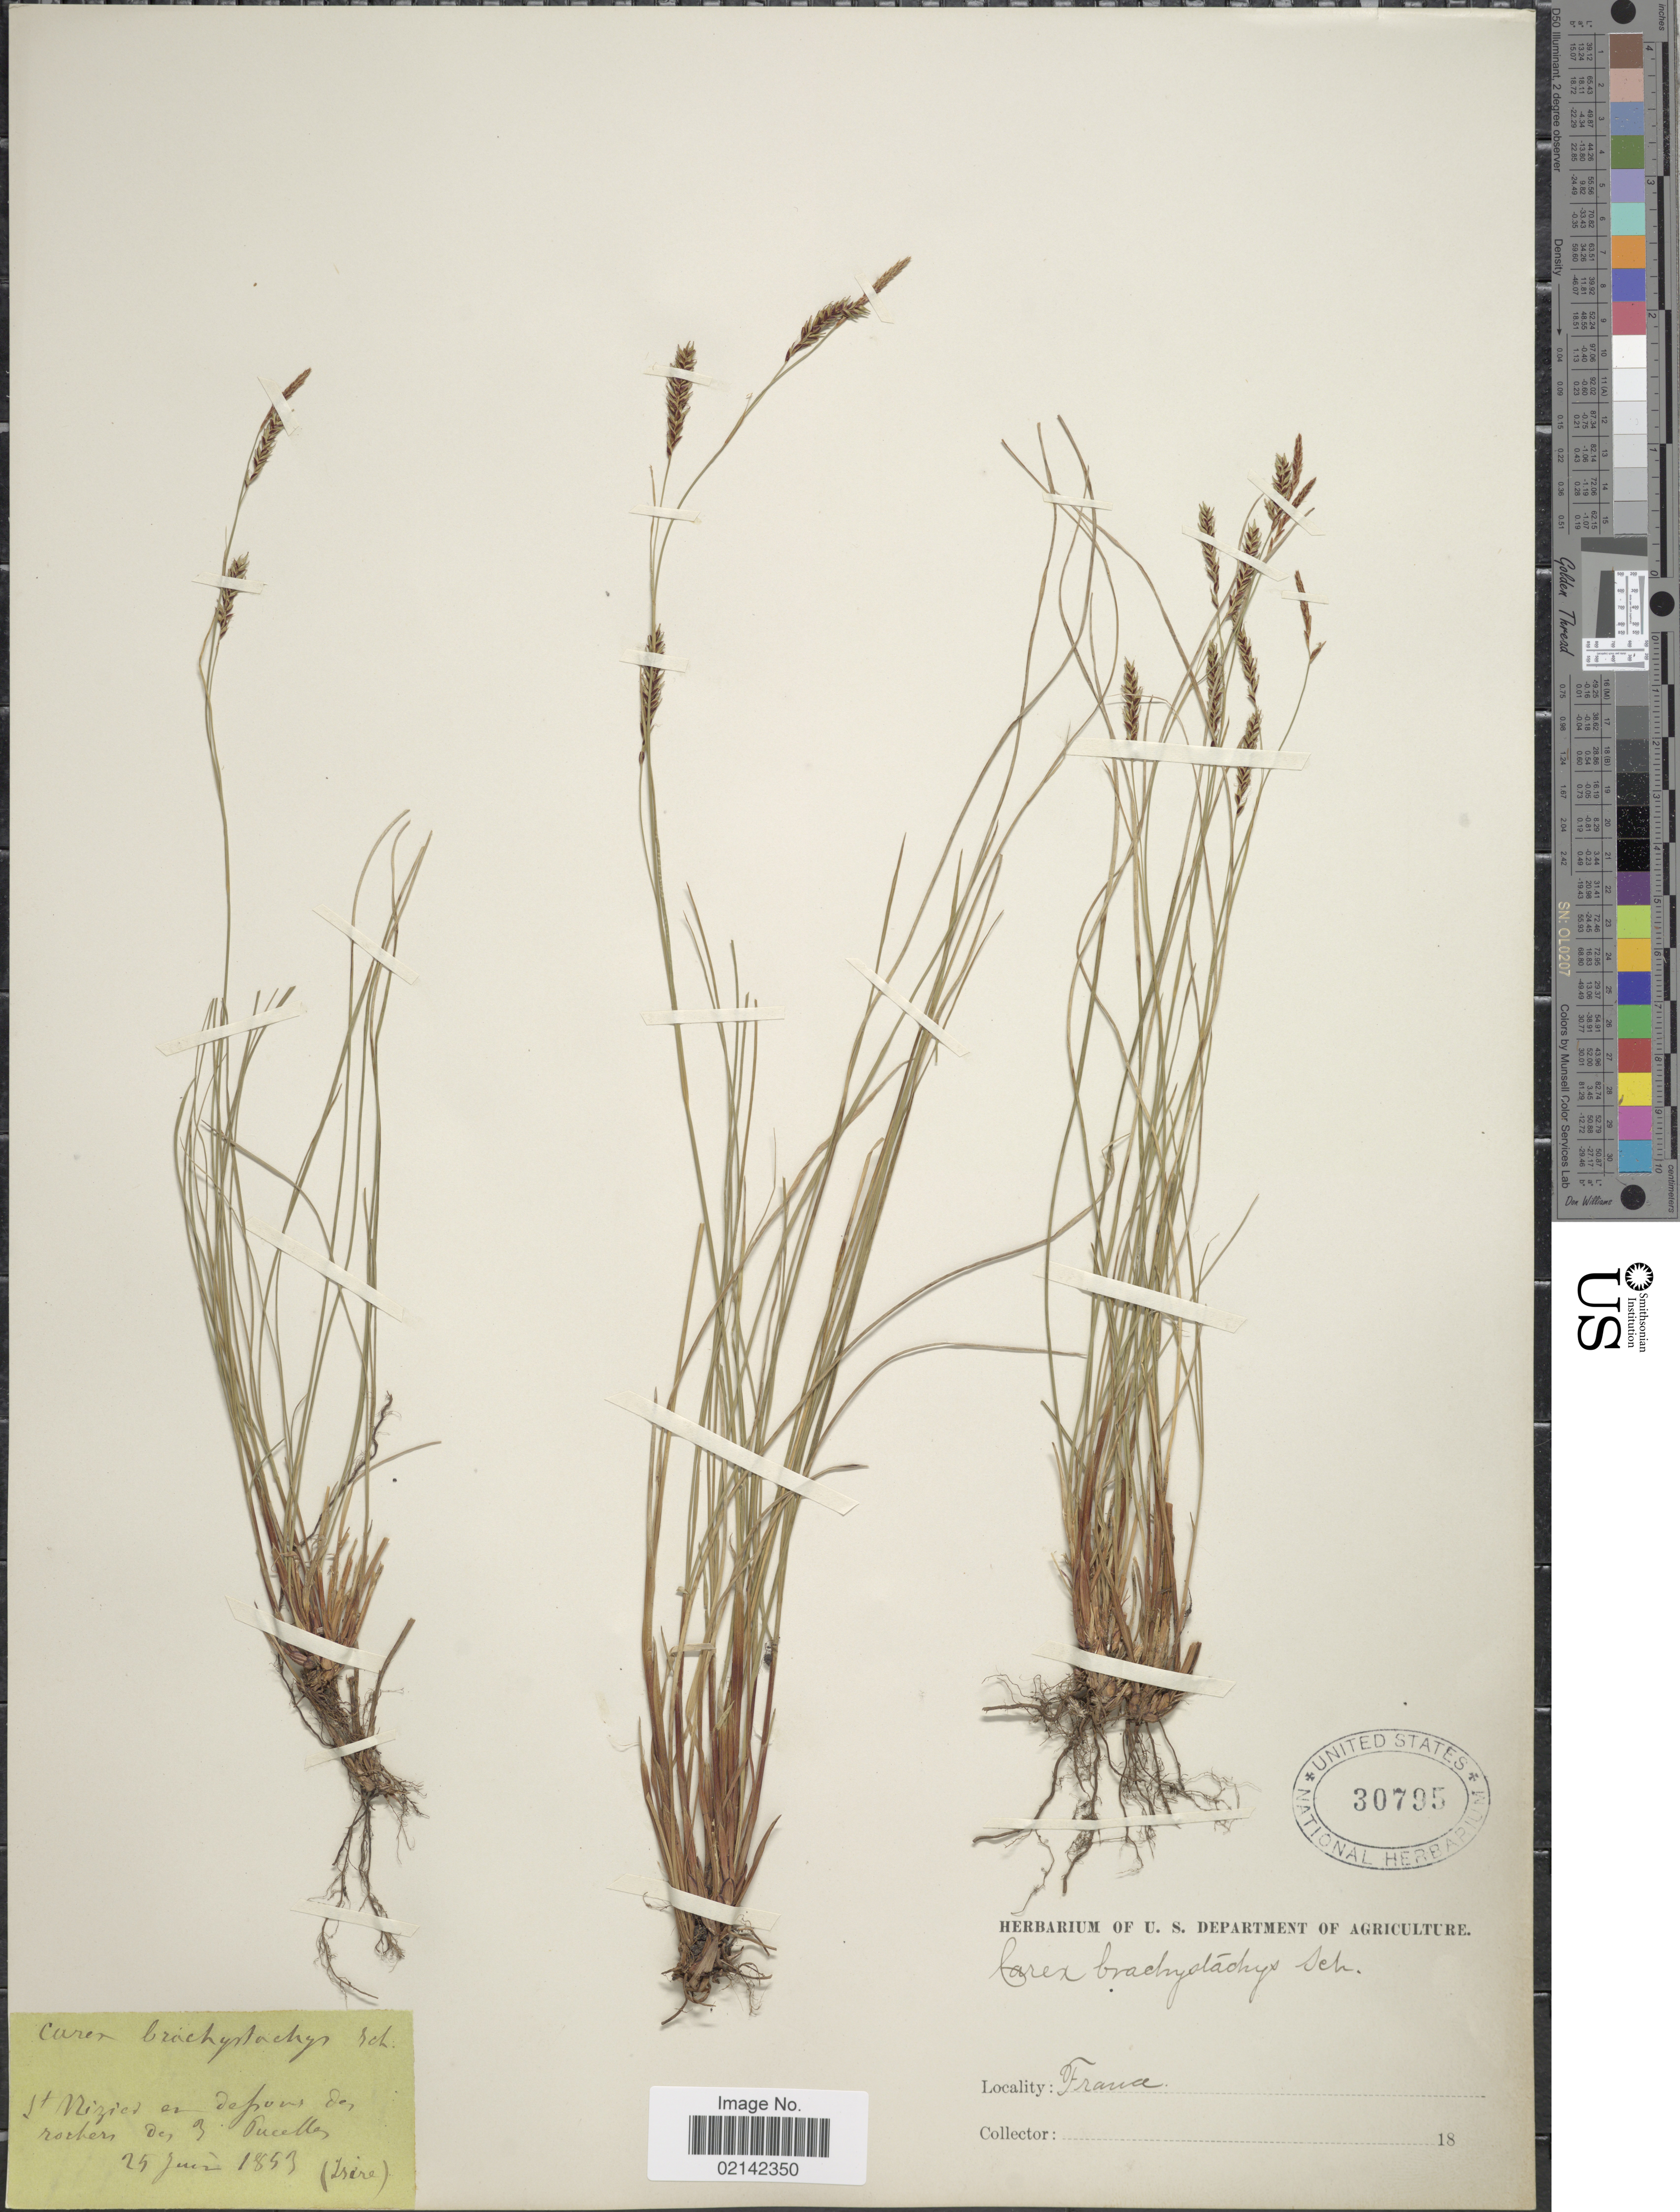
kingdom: Plantae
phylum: Tracheophyta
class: Liliopsida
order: Poales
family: Cyperaceae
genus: Carex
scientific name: Carex brachystachys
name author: Schrank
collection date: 1853-06-25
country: France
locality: St. Nizier en depons des rochers des B. Pucelles [interpreted]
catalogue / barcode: US 30795